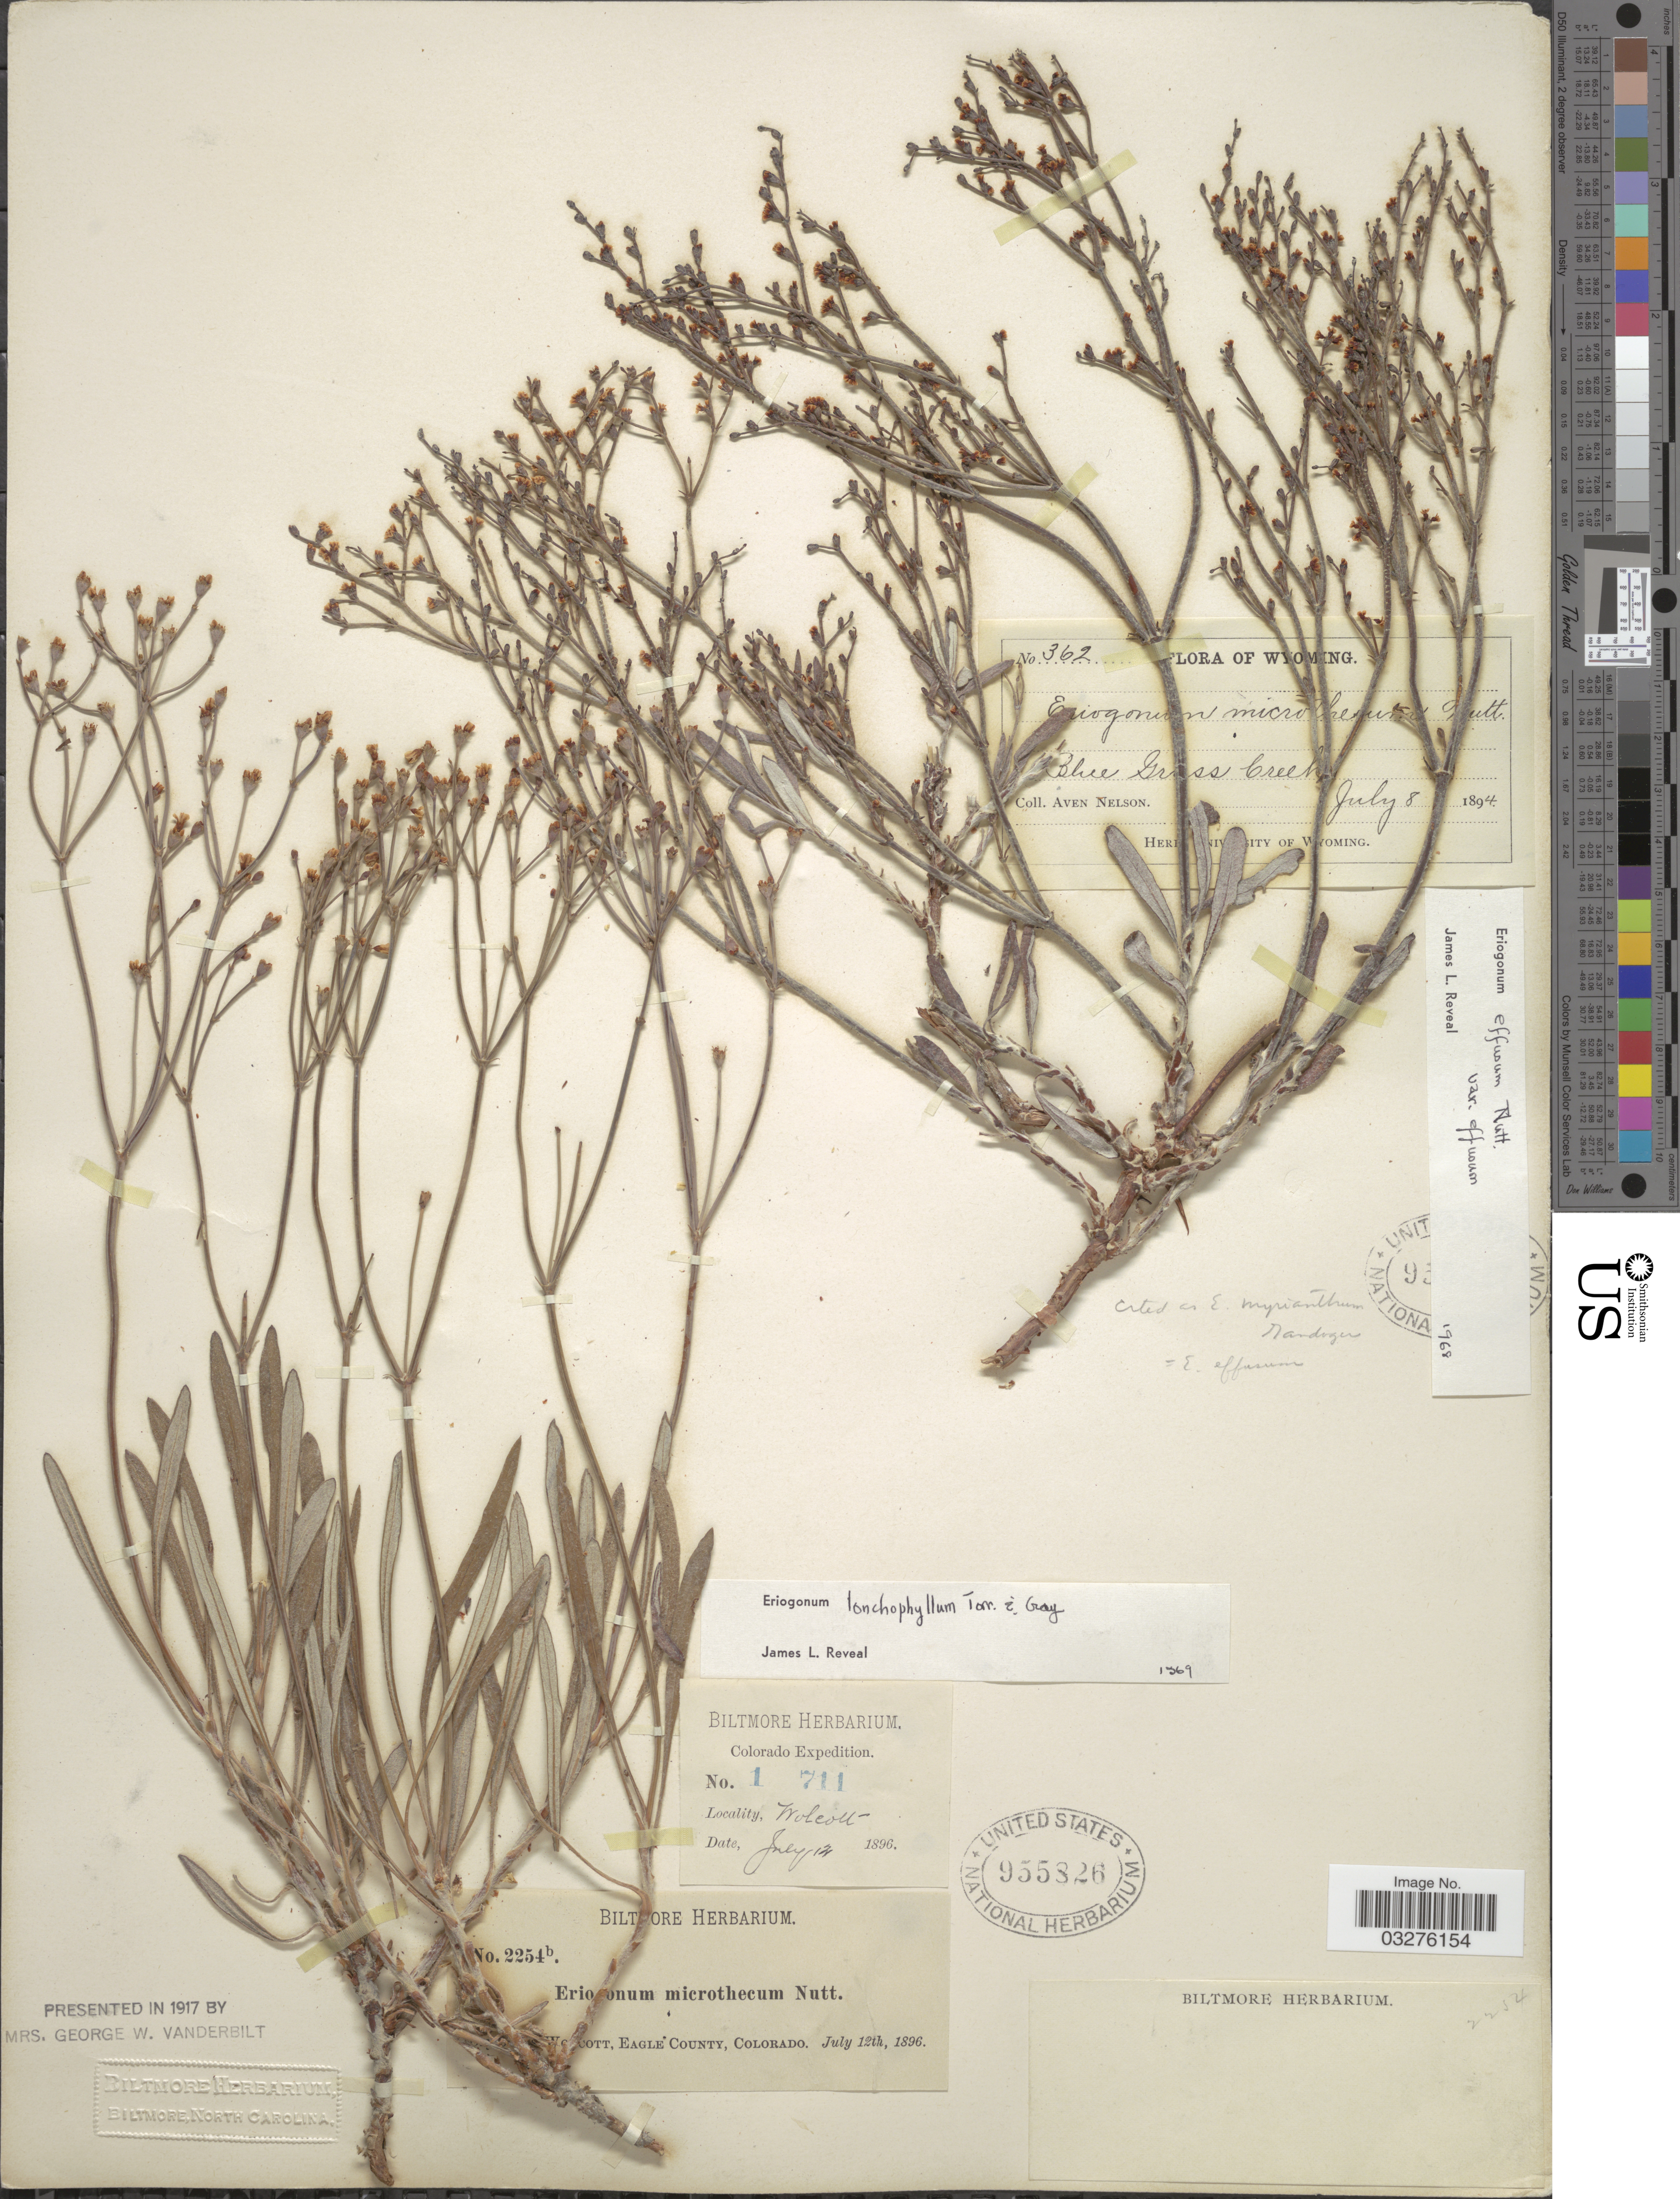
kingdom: Plantae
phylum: Tracheophyta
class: Magnoliopsida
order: Caryophyllales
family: Polygonaceae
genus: Eriogonum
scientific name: Eriogonum effusum var. effusum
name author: Nutt.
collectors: A. Nelson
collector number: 362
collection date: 1894-07-08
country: United States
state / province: Wyoming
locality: Blue Grass Creek.